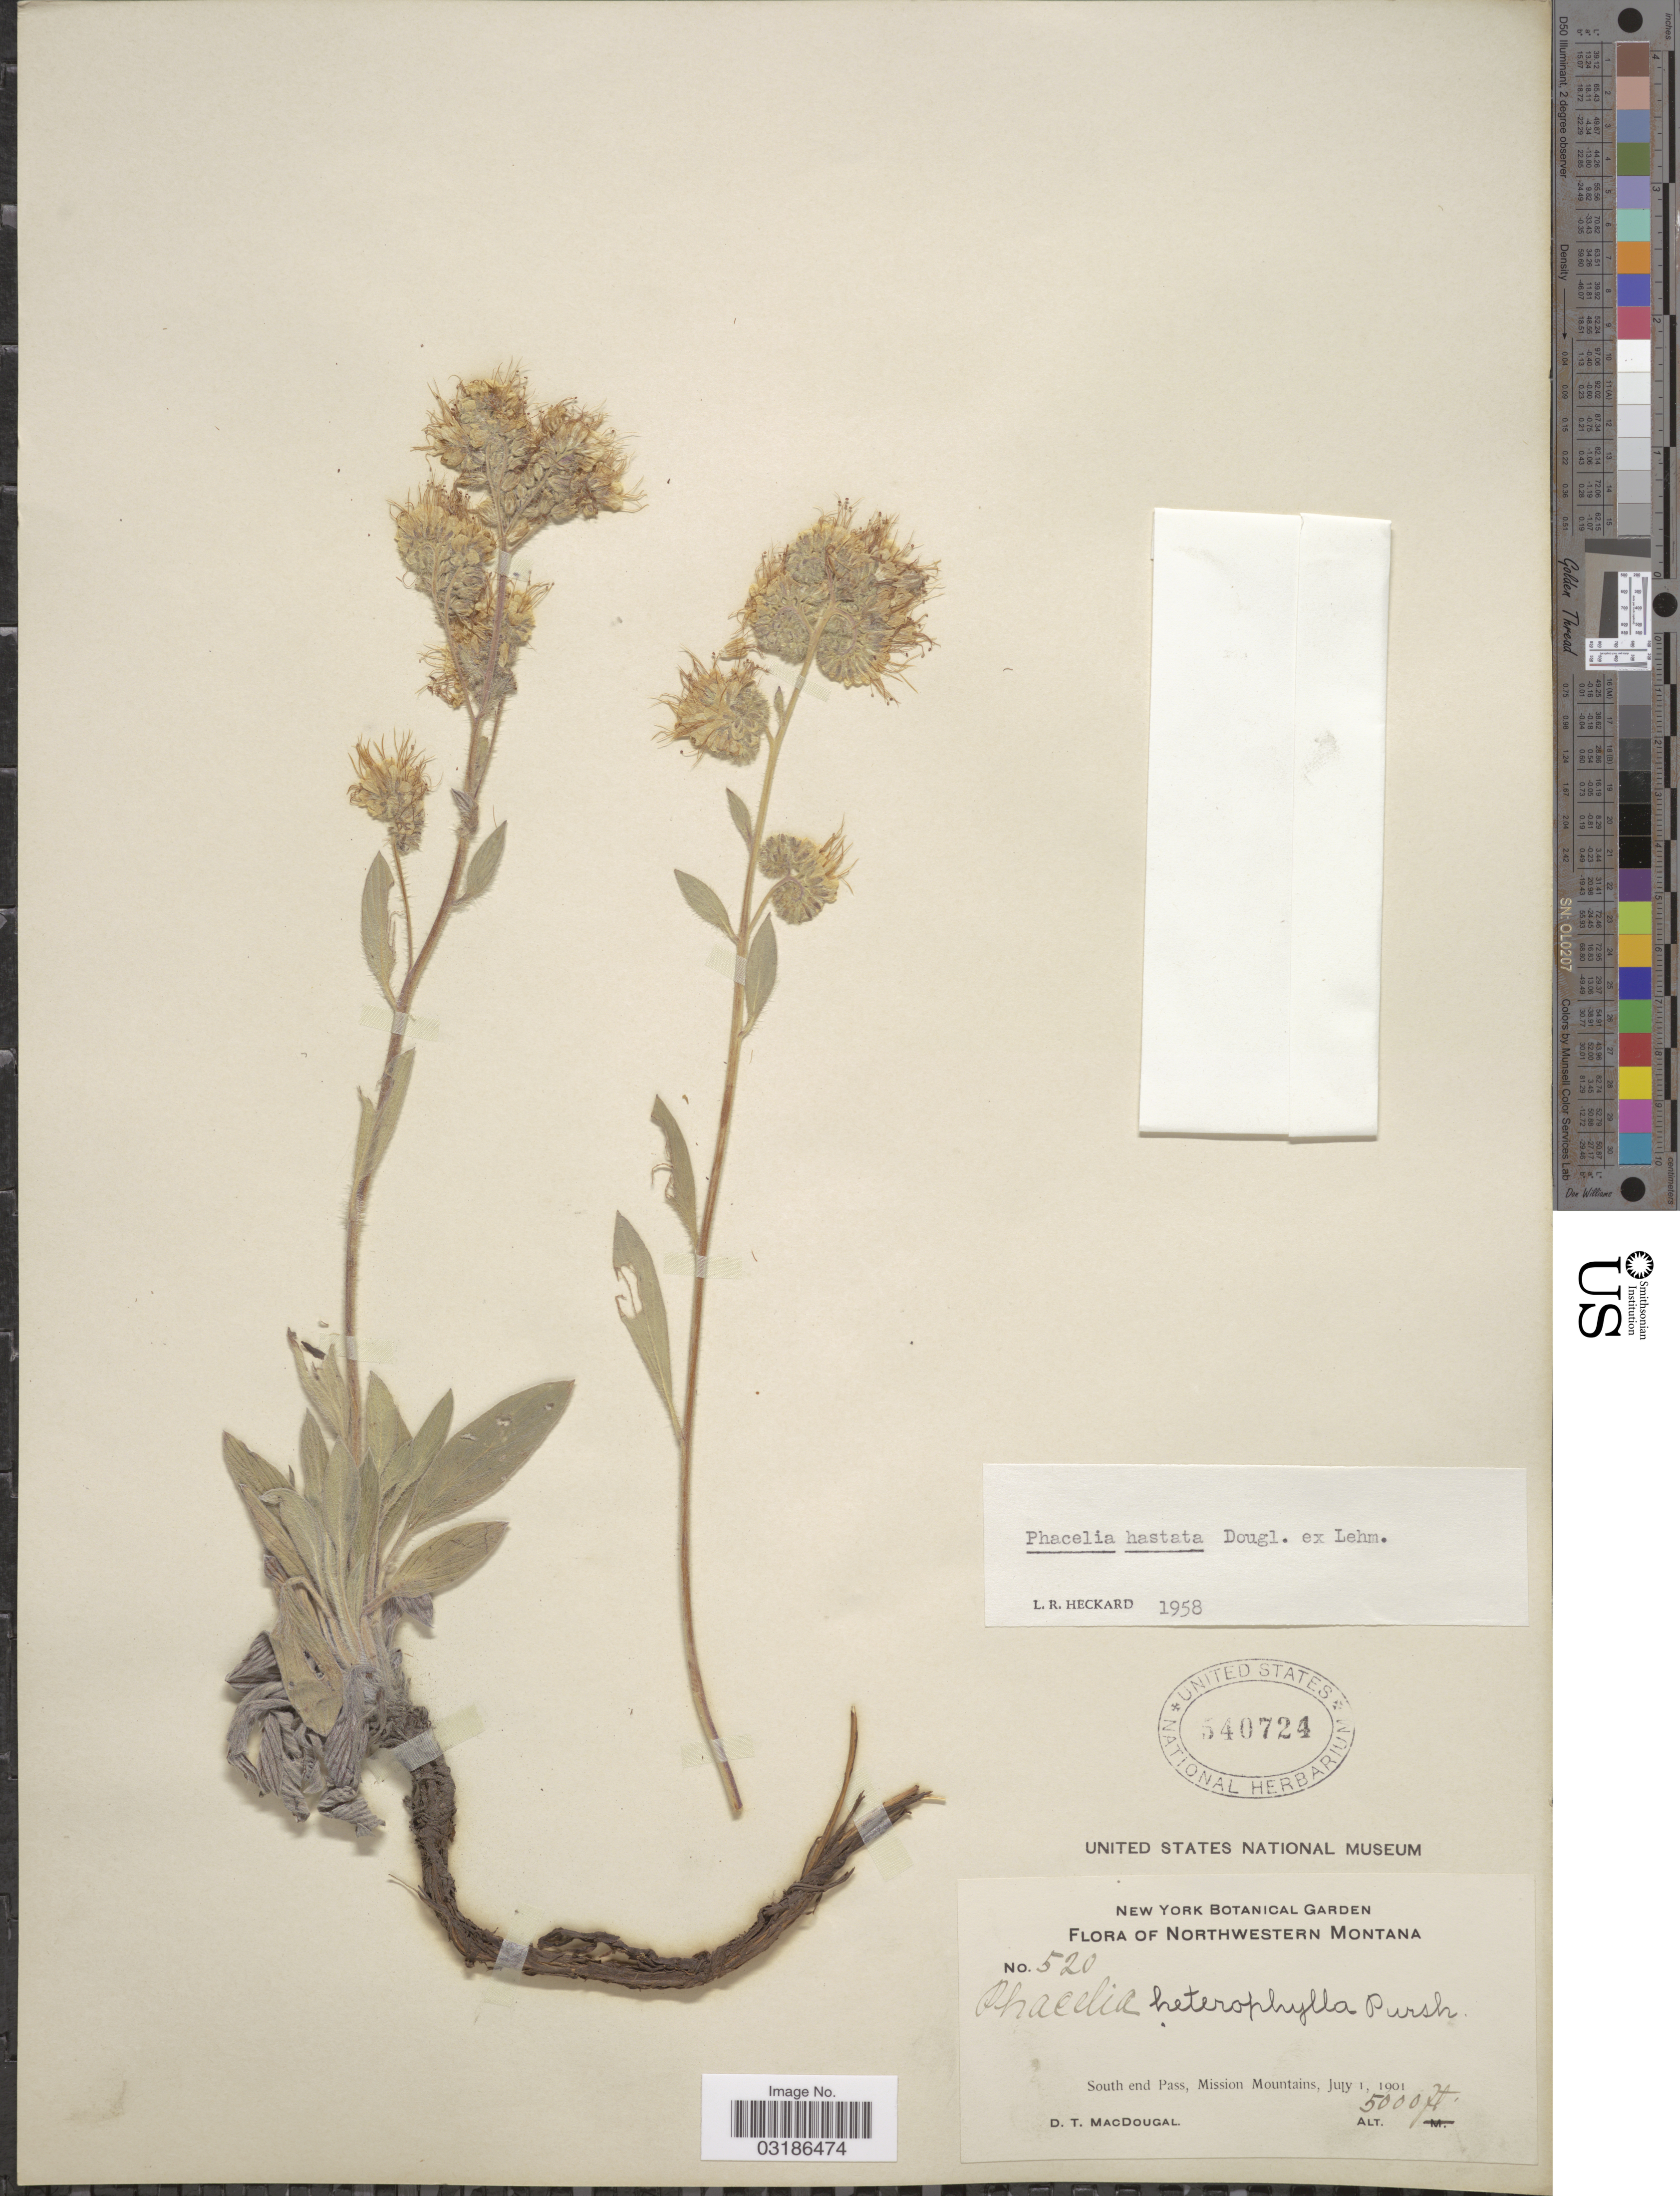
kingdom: Plantae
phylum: Tracheophyta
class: Magnoliopsida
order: Boraginales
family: Hydrophyllaceae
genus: Phacelia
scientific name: Phacelia hastata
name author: Douglas ex Lehm.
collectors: D. T. MacDougal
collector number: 520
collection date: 1901-07-01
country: United States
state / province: Montana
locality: Northwestern Montana, South end Pass, Mission Mountains.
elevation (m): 1524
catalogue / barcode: US 540724